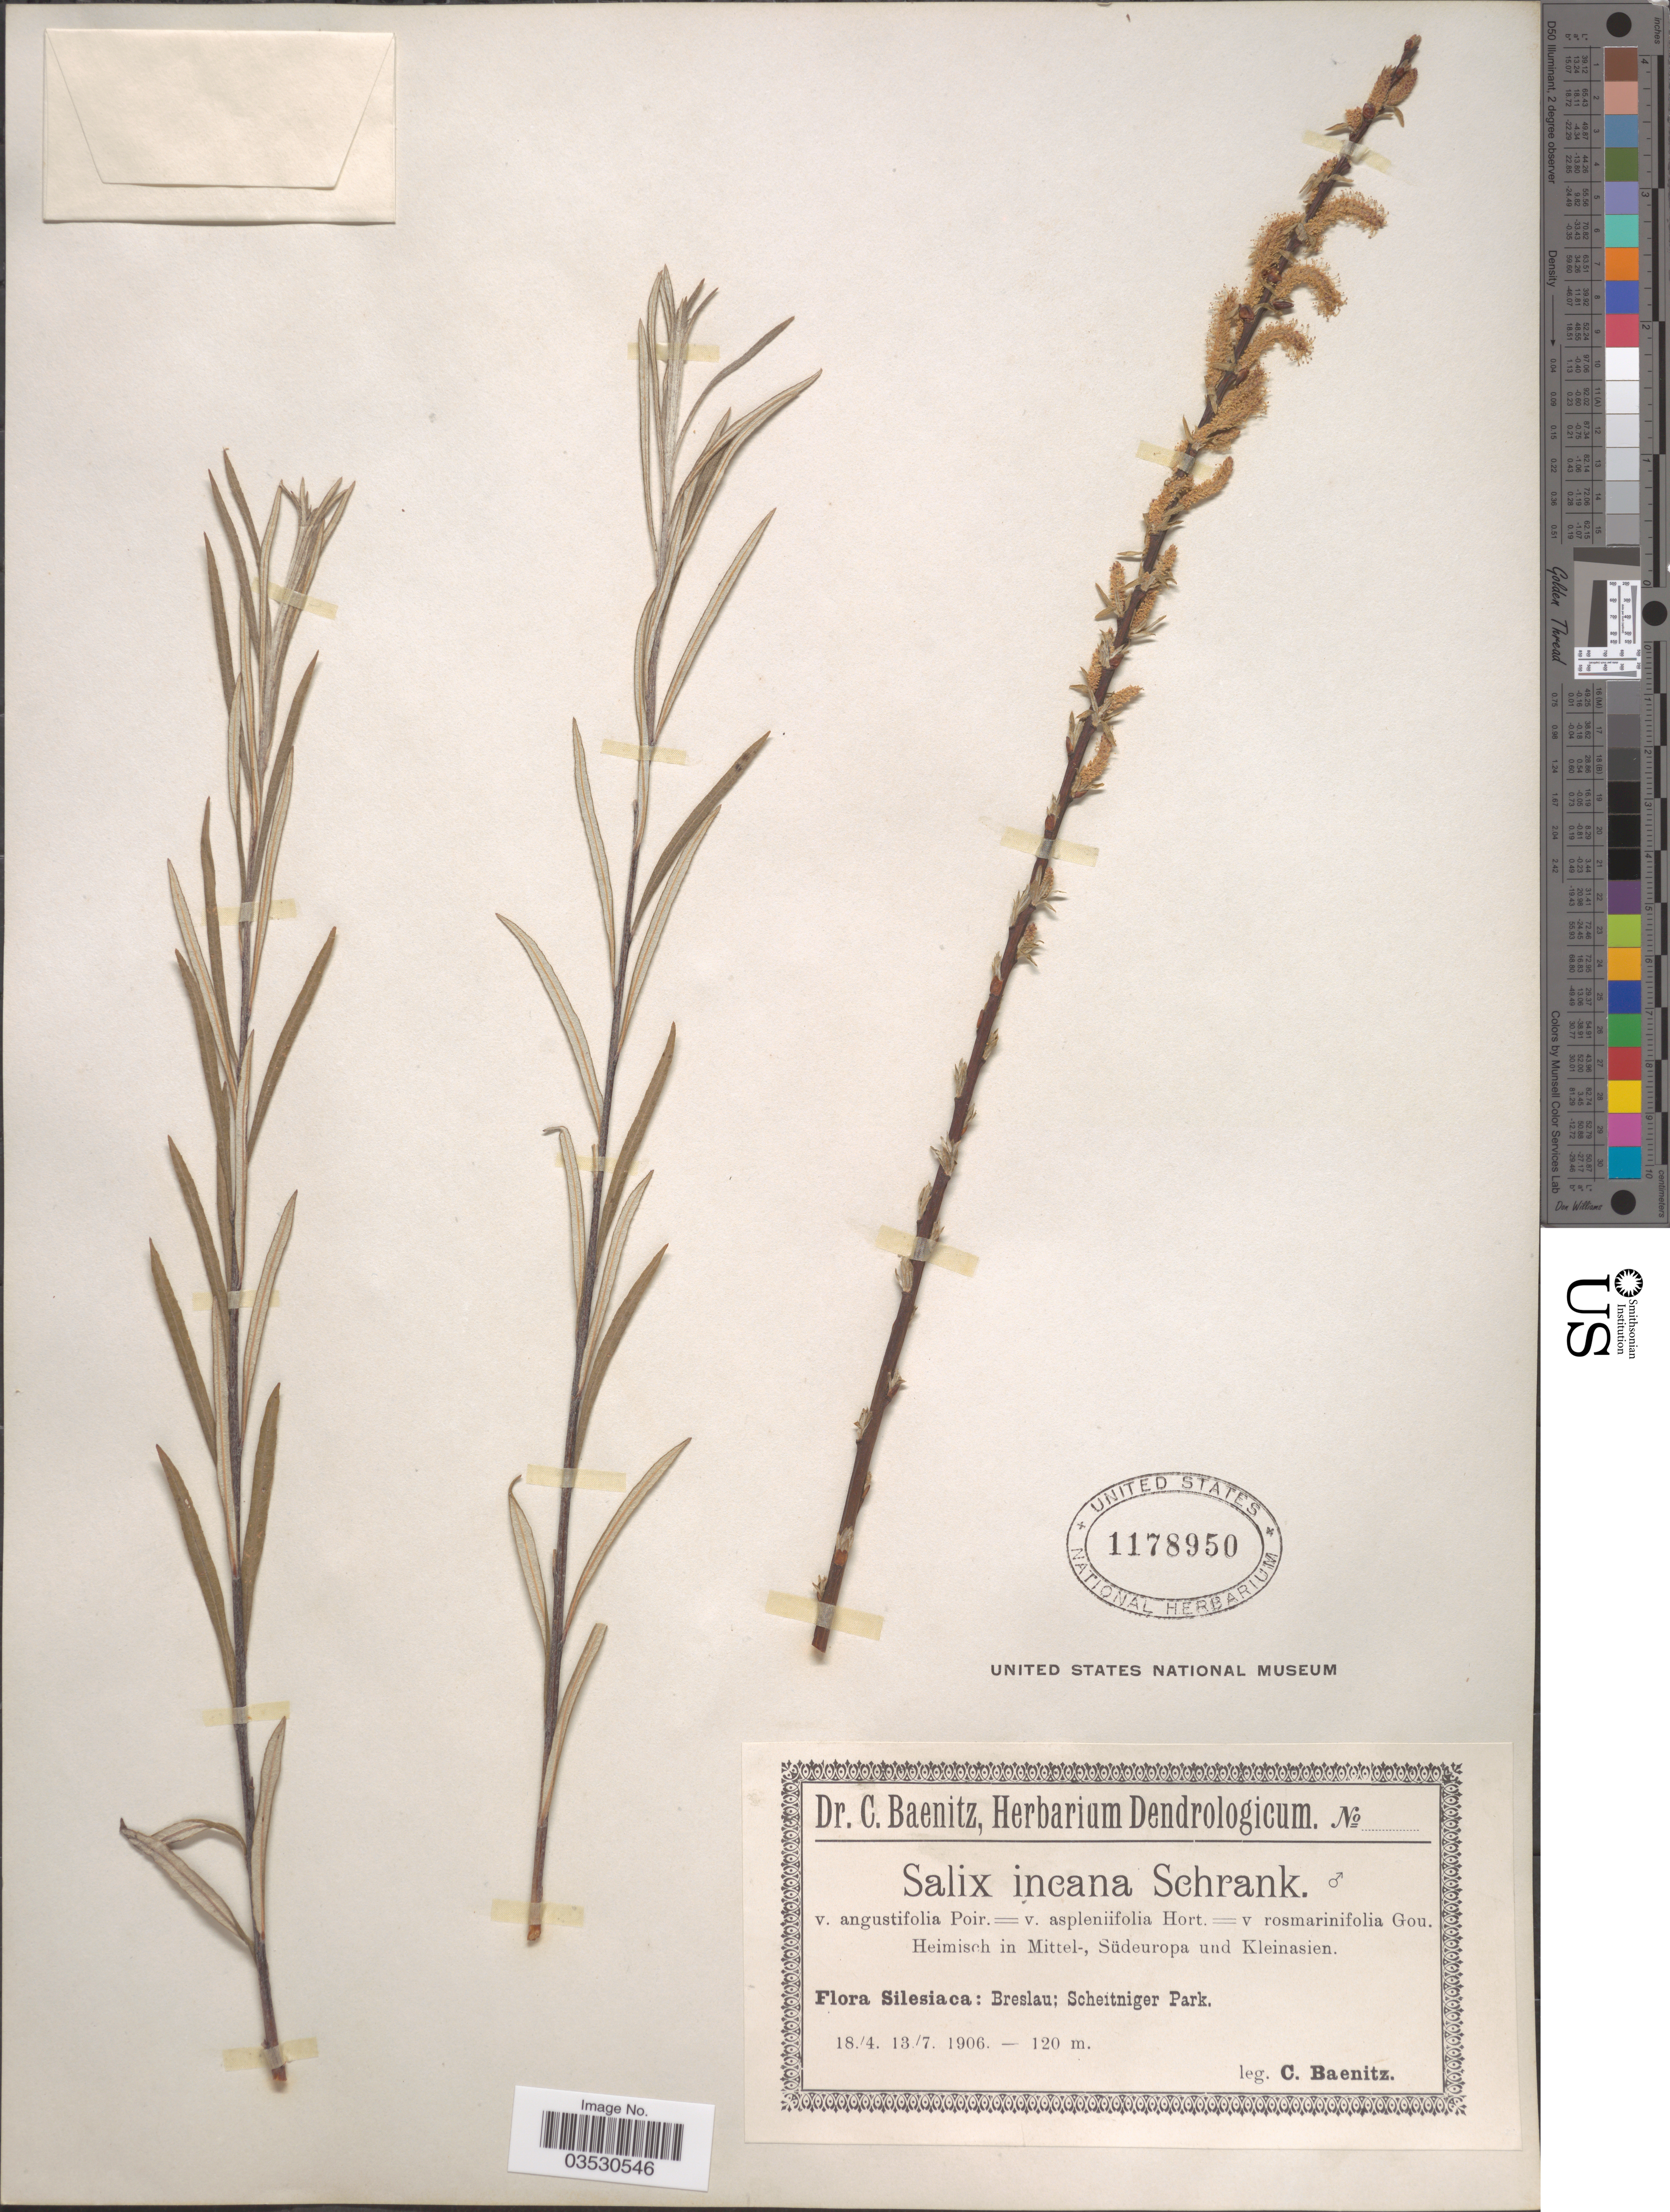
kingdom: Plantae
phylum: Tracheophyta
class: Magnoliopsida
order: Malpighiales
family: Salicaceae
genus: Salix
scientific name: Salix incana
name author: Michx.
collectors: C. G. Baenitz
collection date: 1906-04-18/1906-07-13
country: Poland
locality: Silesiaca: Breslau; Scheitniger Park.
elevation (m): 120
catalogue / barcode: US 1178950